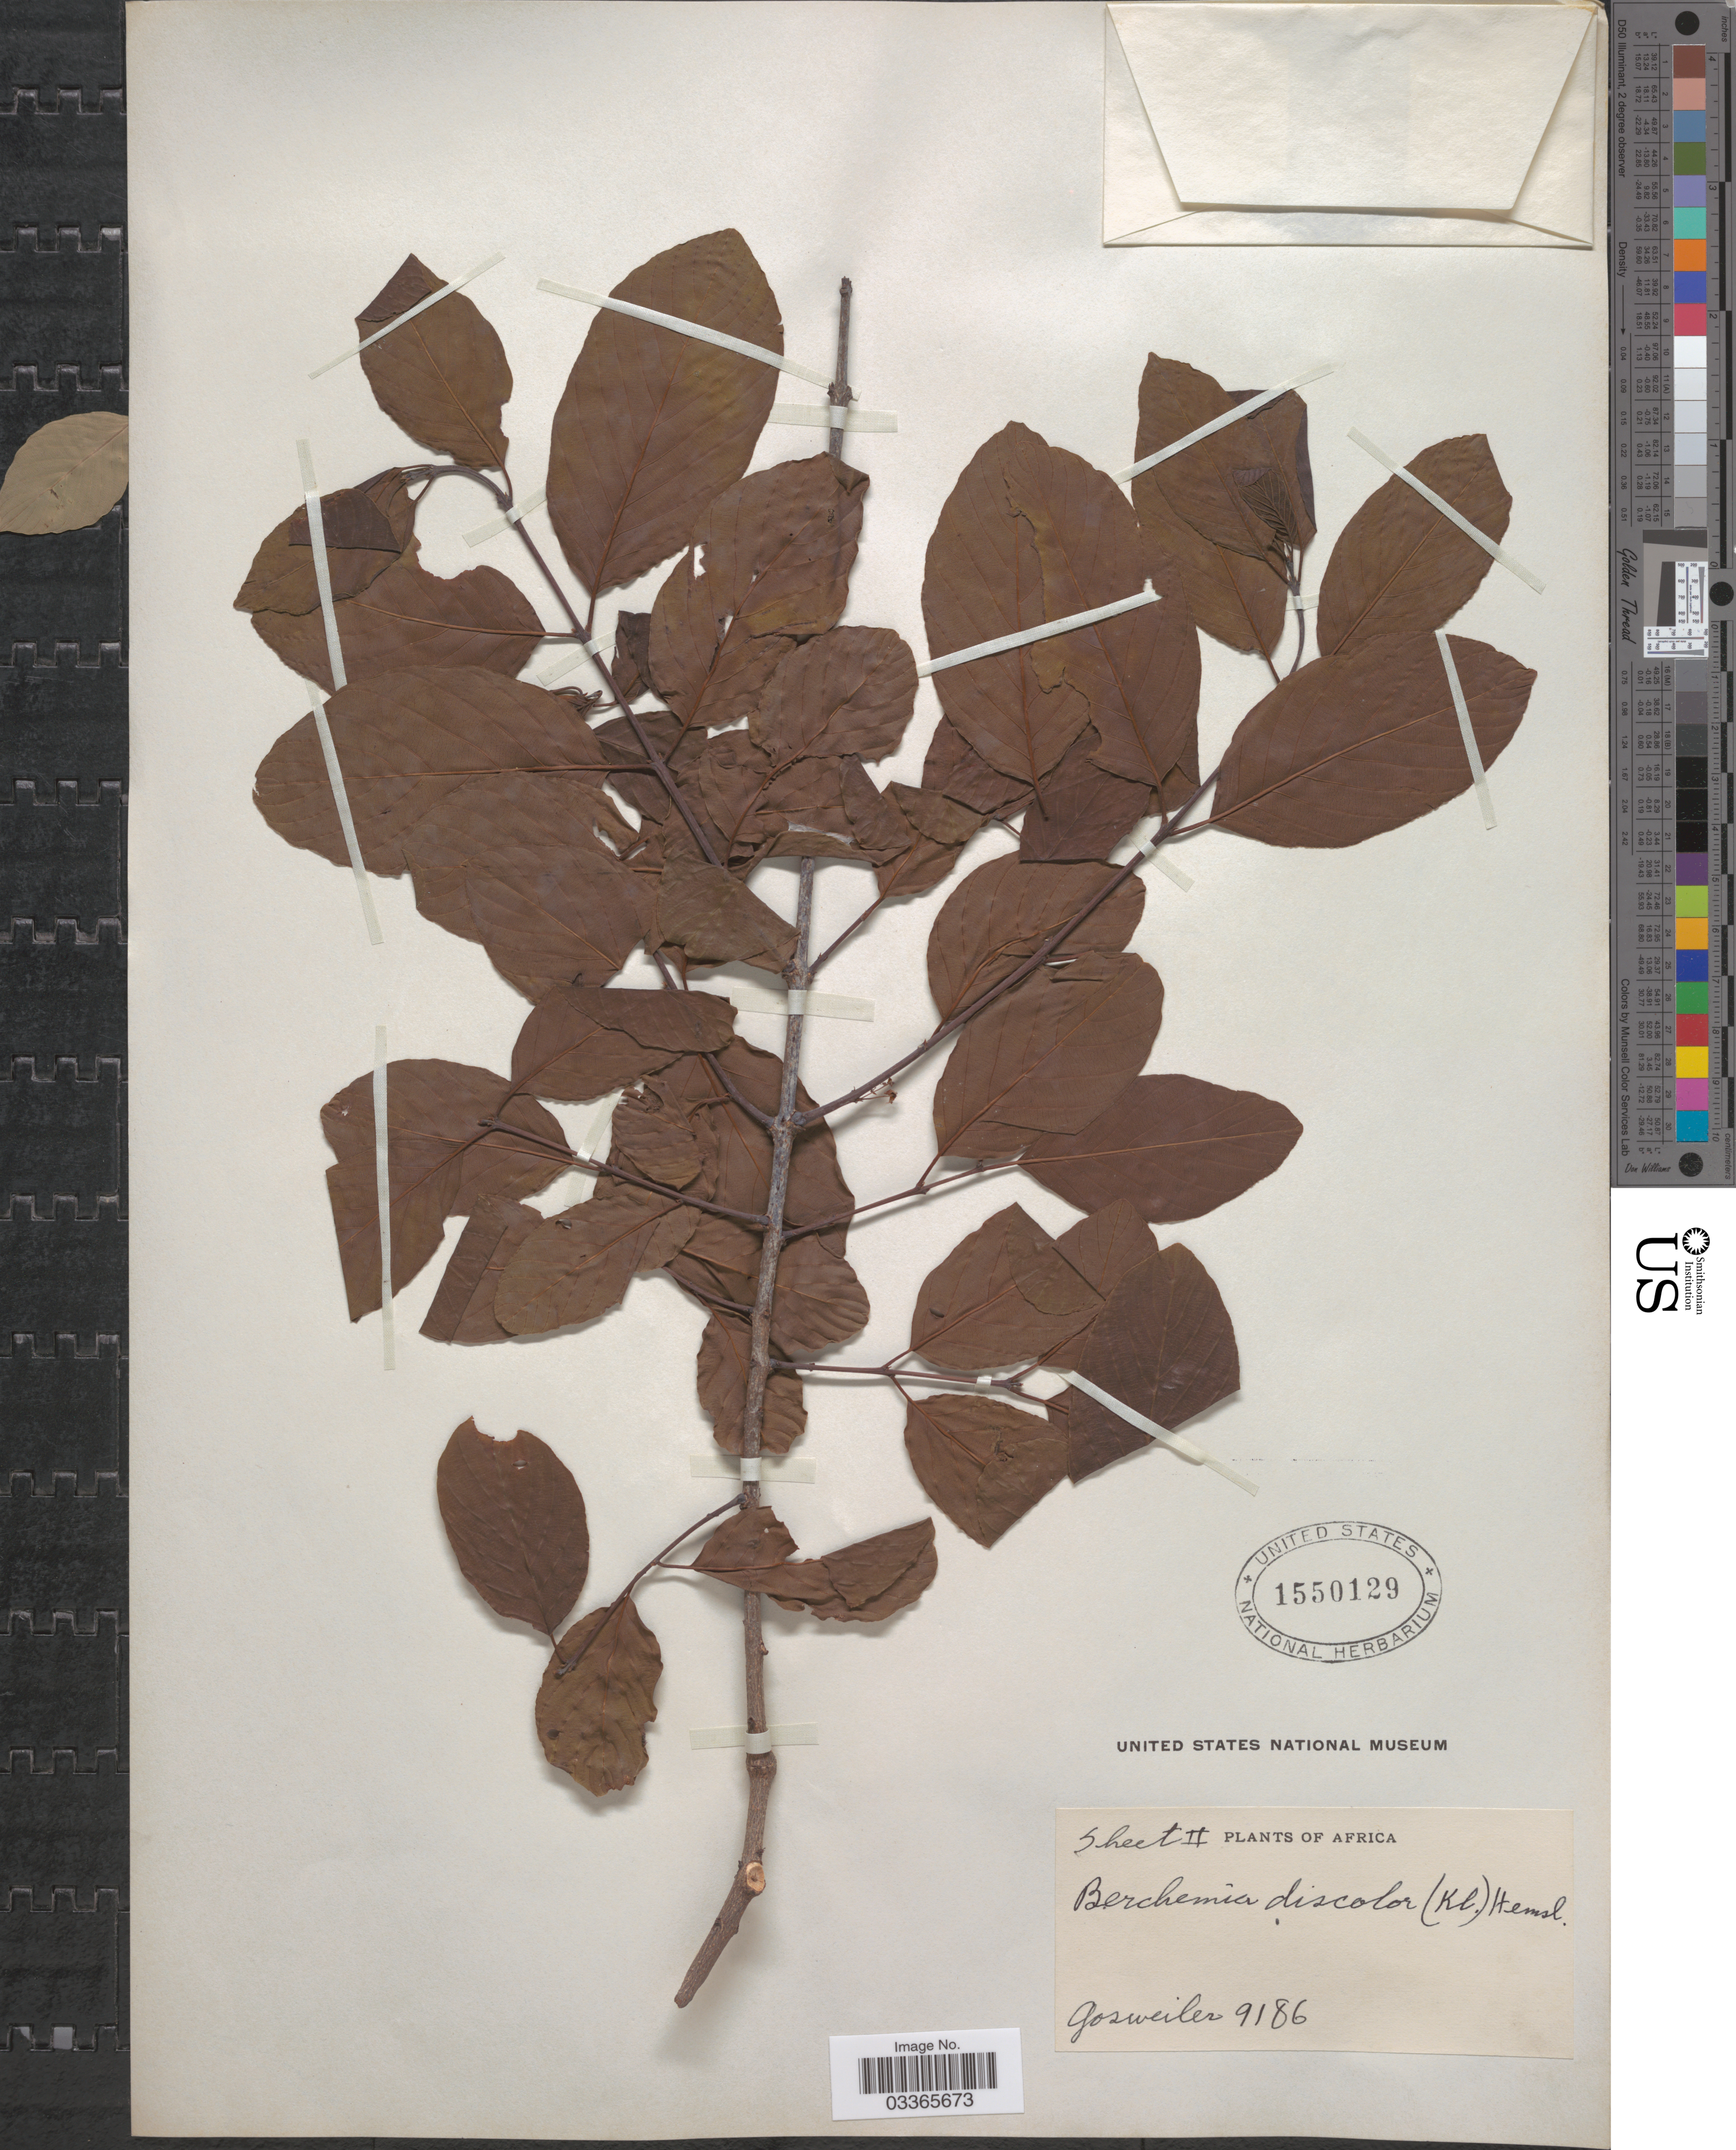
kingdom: Plantae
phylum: Tracheophyta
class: Magnoliopsida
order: Rosales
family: Rhamnaceae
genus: Phyllogeiton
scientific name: Phyllogeiton discolor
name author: (Klotzsch) Herzog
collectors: Gosweiler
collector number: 9186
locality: Africa.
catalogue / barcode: US 1550129